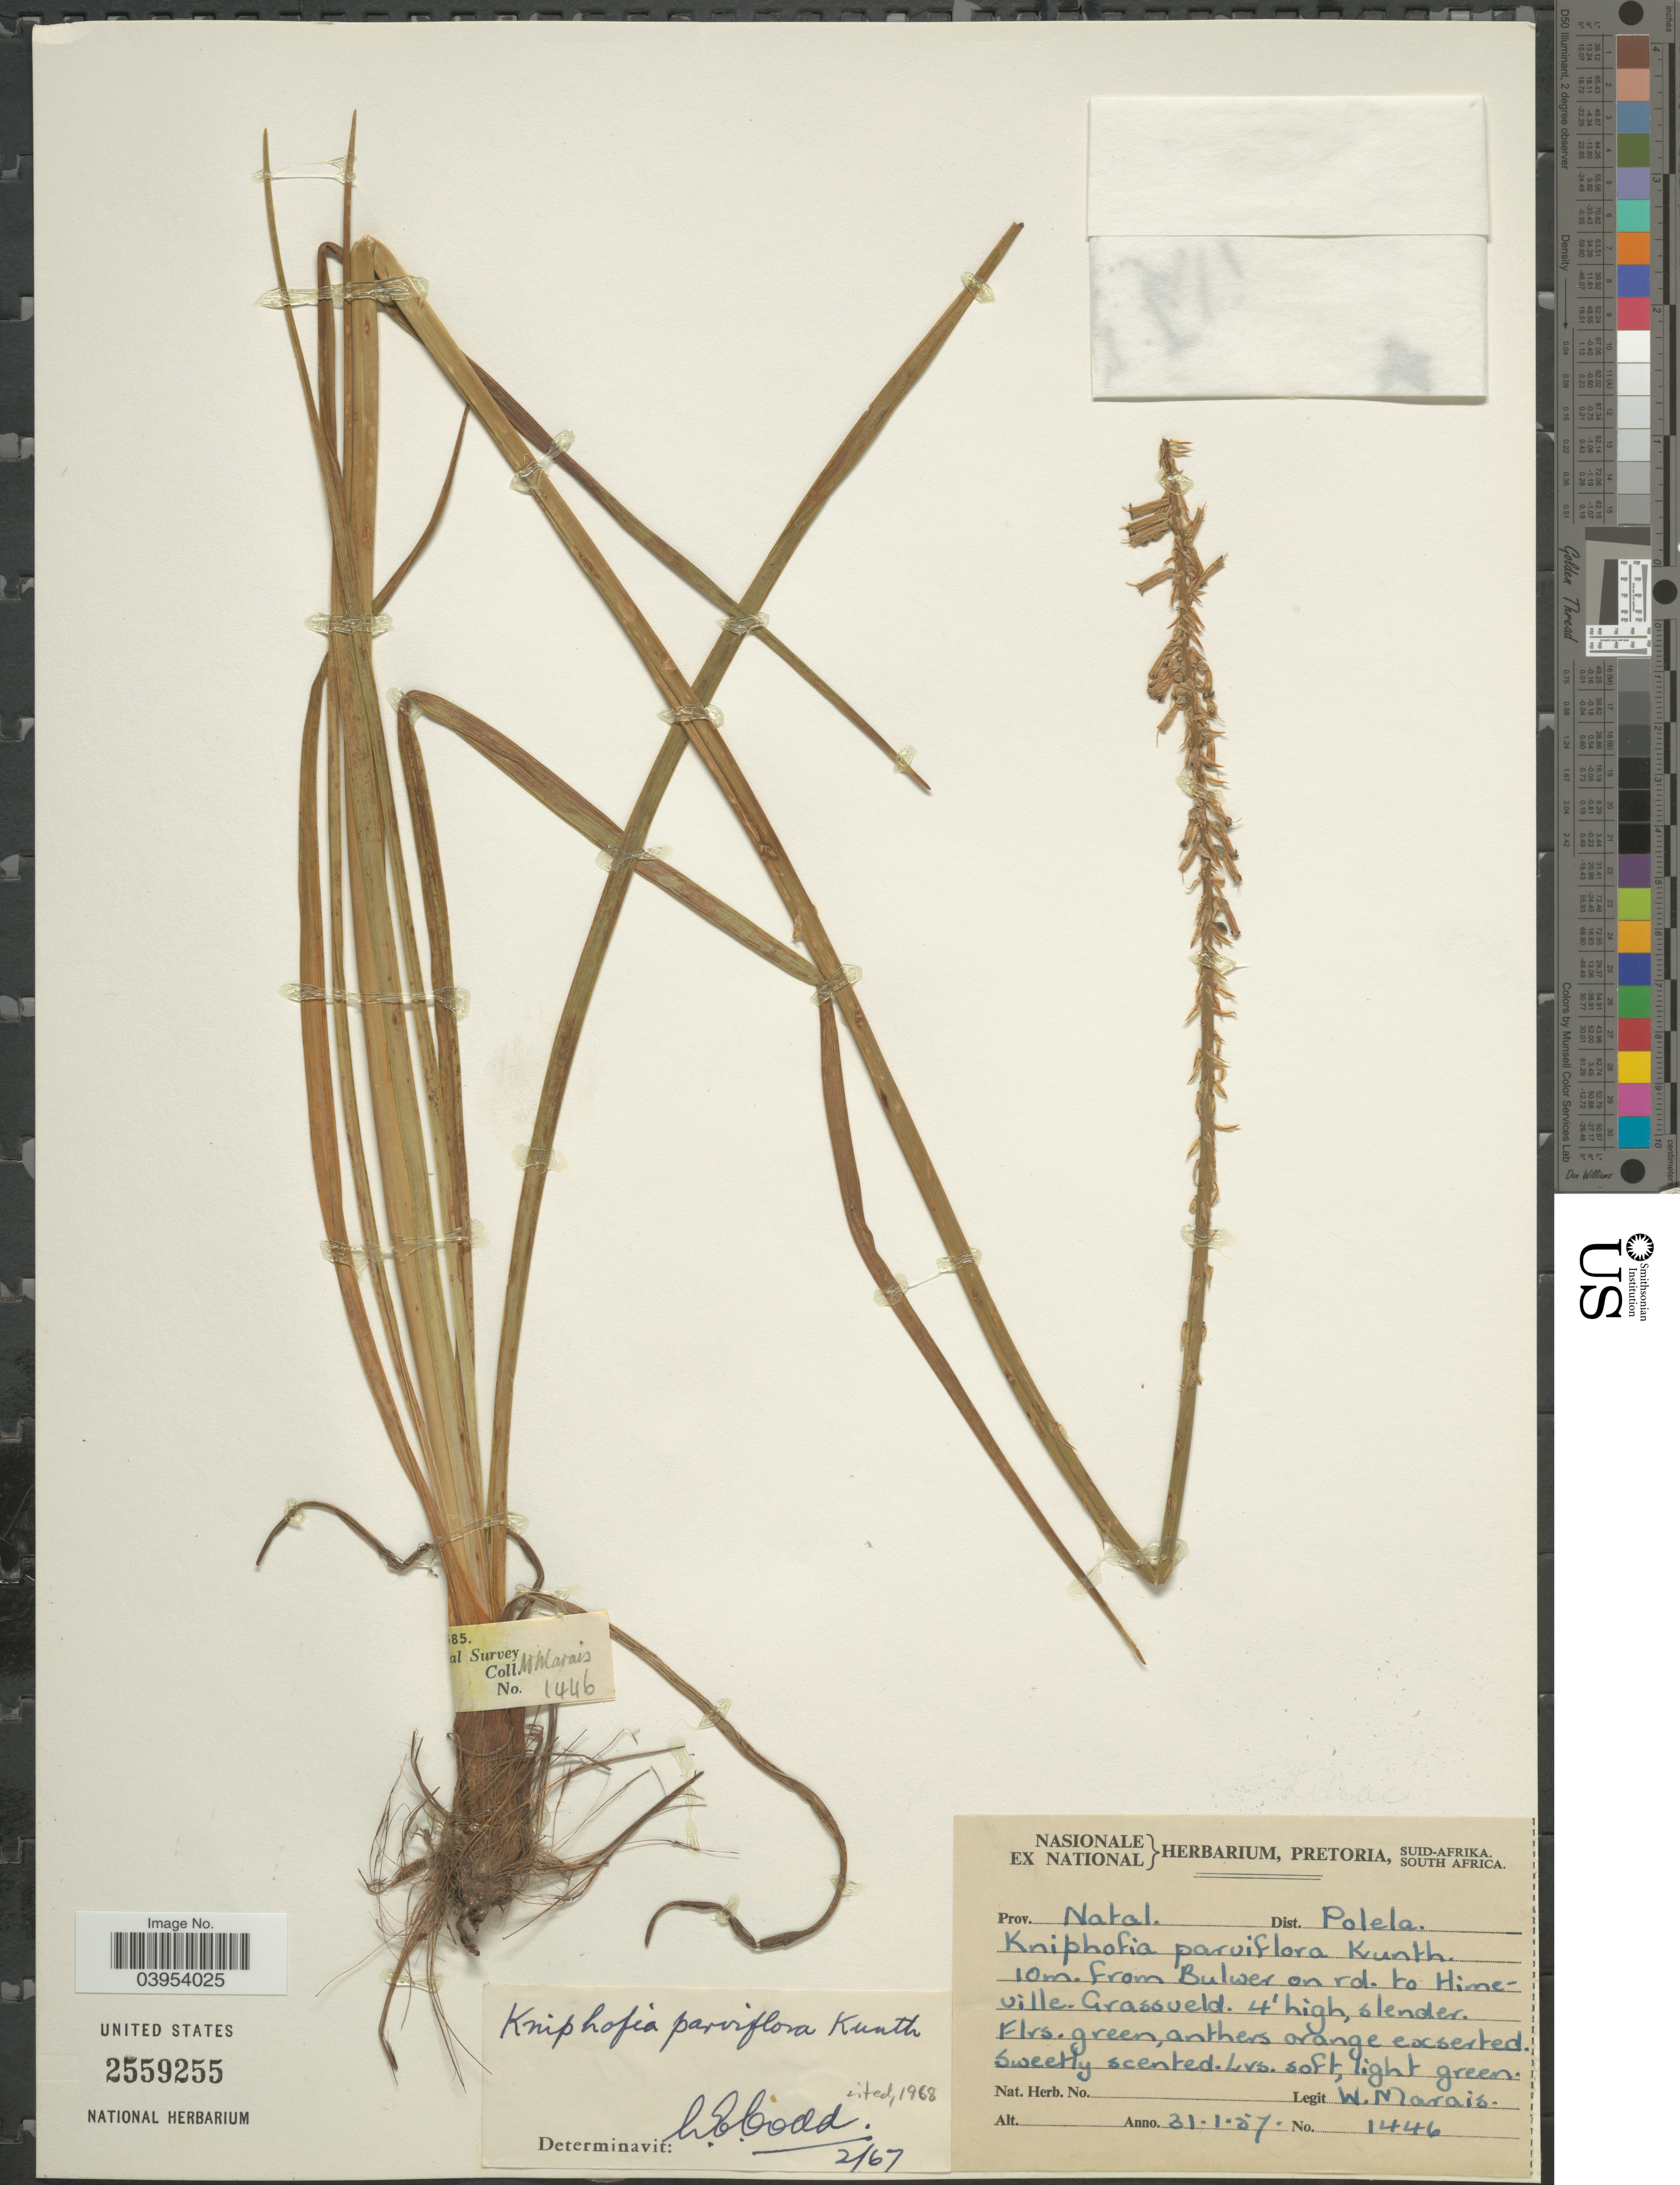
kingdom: Plantae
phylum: Tracheophyta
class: Liliopsida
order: Asparagales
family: Asphodelaceae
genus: Kniphofia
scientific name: Kniphofia parviflora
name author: Kunth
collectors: W. Marais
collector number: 1446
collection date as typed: Transcribed d/m/y: 31/1/57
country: South Africa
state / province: KwaZulu-Natal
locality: Natal. Dist. Polela. 10m. from Bulwer on rd. to Himeville. Grassveld.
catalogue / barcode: US 2559255